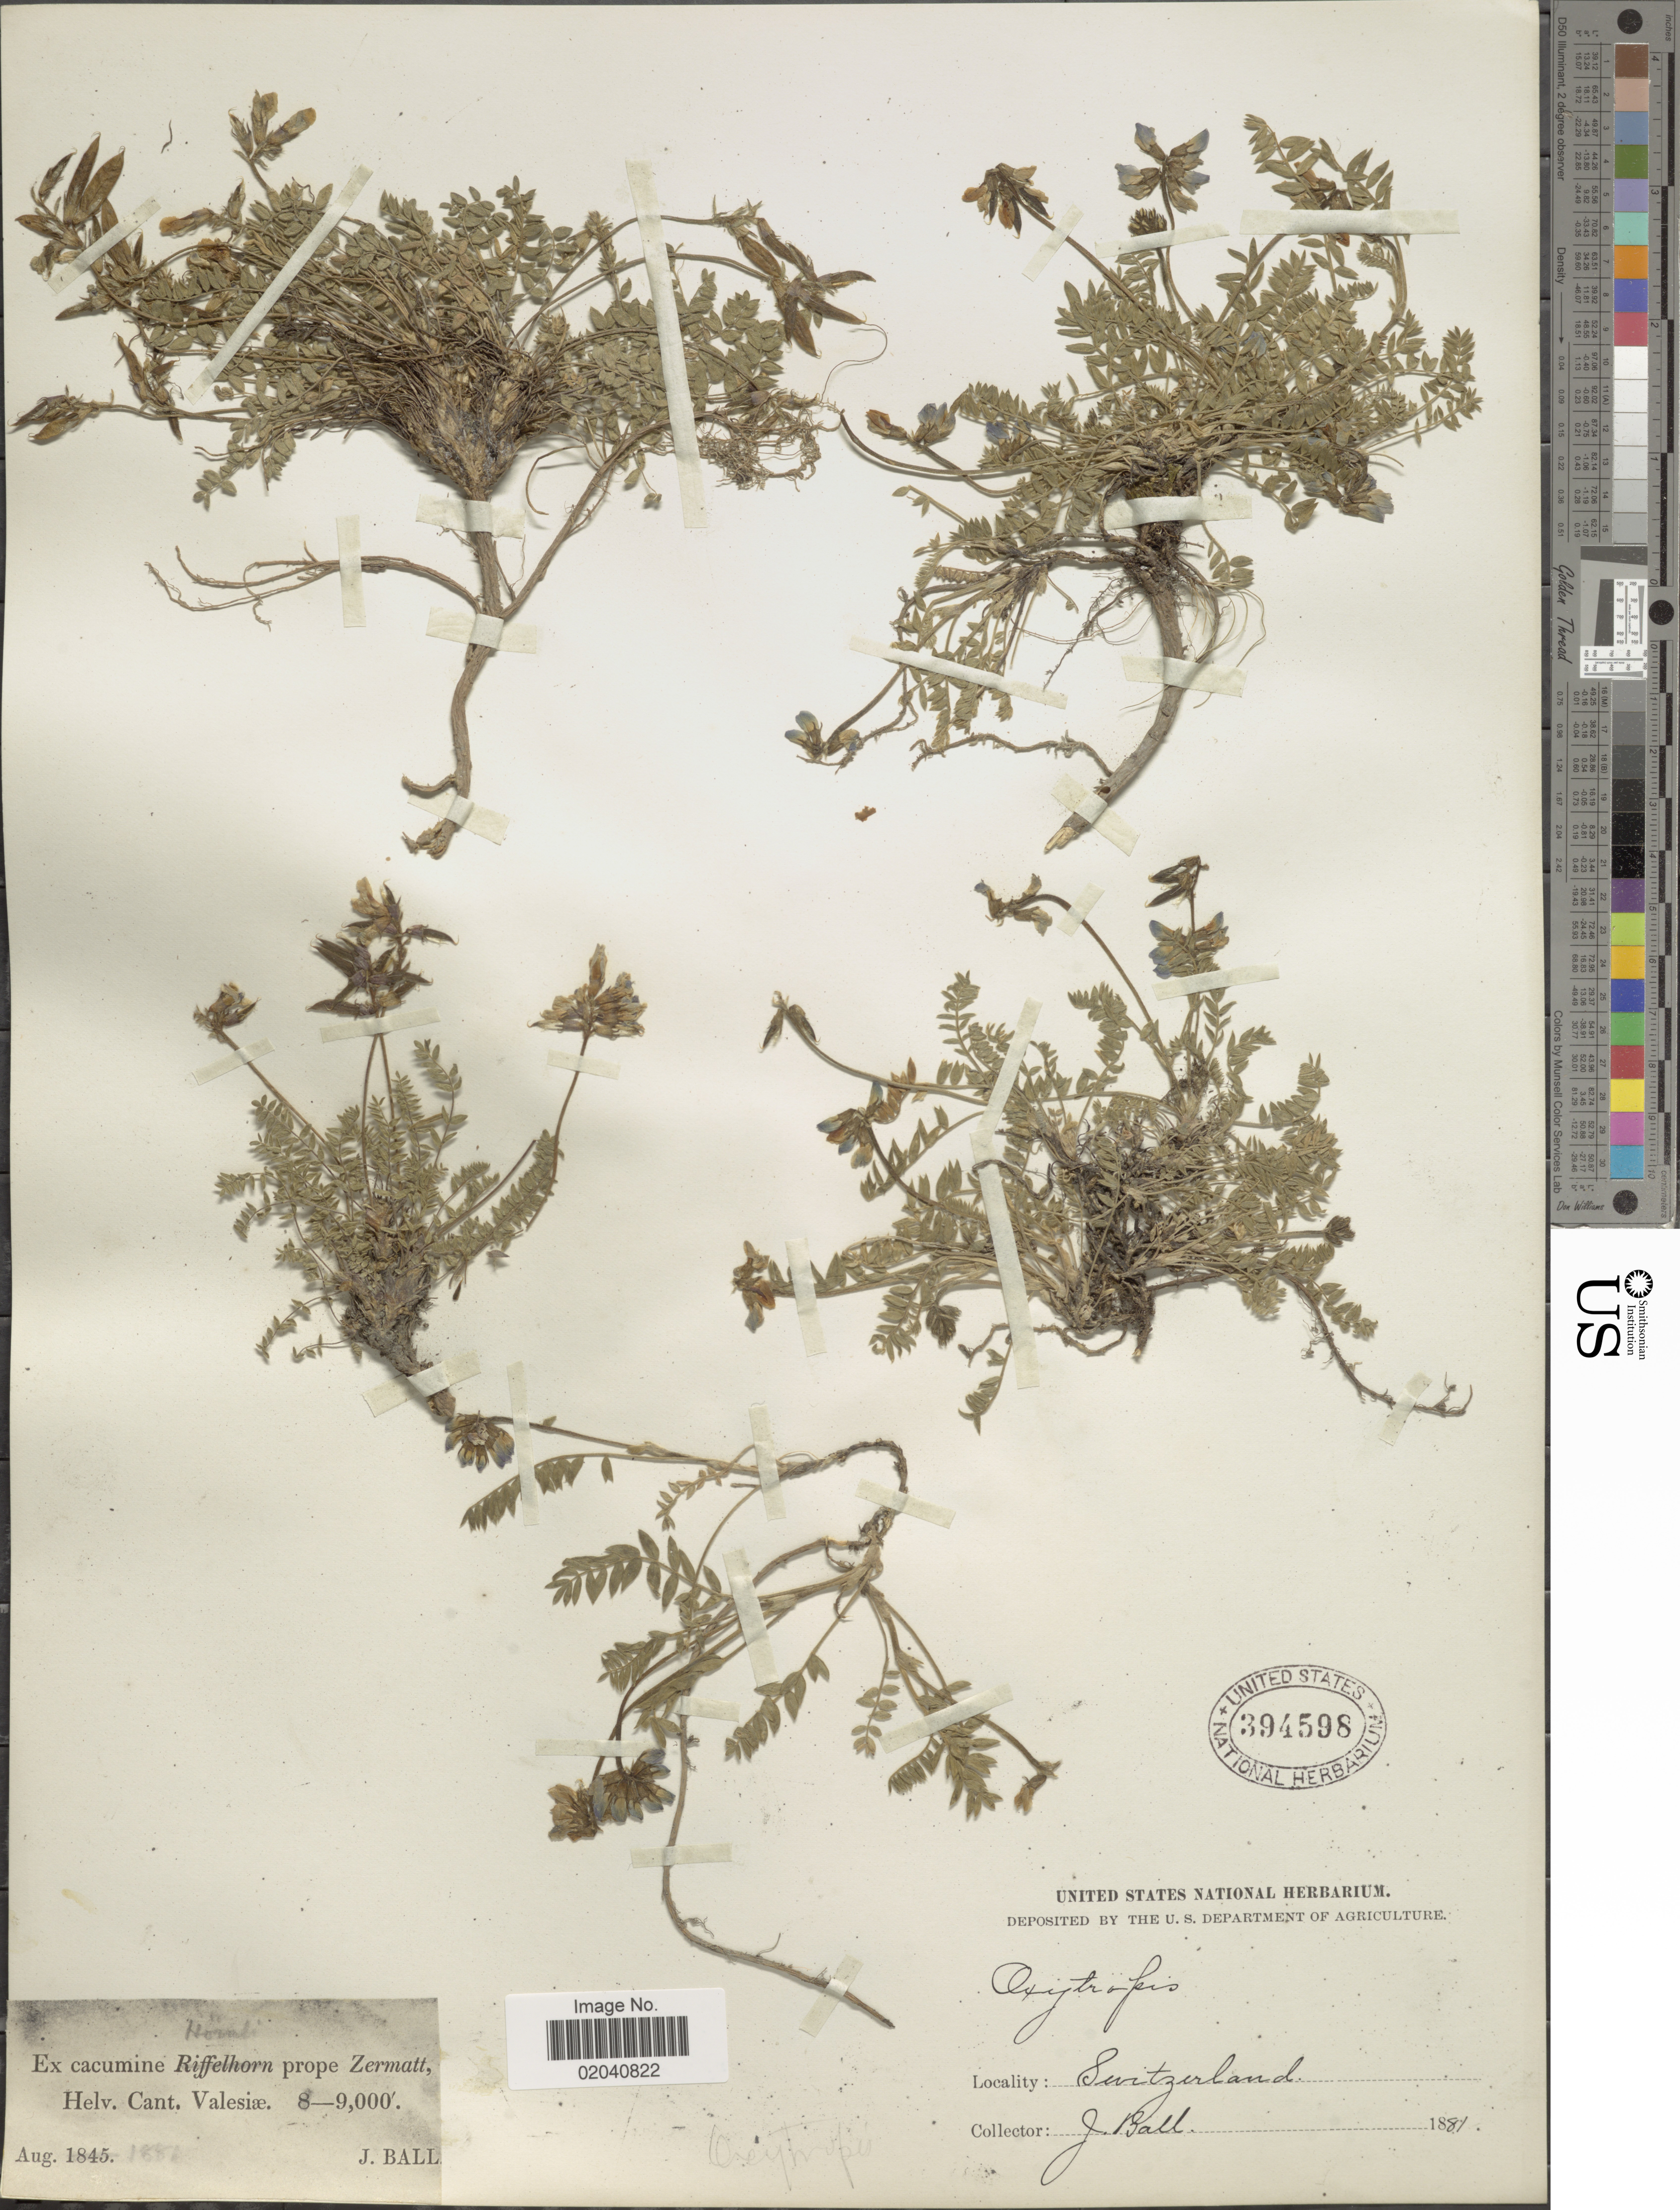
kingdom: Plantae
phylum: Tracheophyta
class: Magnoliopsida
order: Fabales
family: Fabaceae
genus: Oxytropis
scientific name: Oxytropis sp.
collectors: J. Ball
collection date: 1881-08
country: Switzerland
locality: Cacumine Hornle prope Zermatt, Helv. Cant. Valesiæ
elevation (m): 2743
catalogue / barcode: US 394598